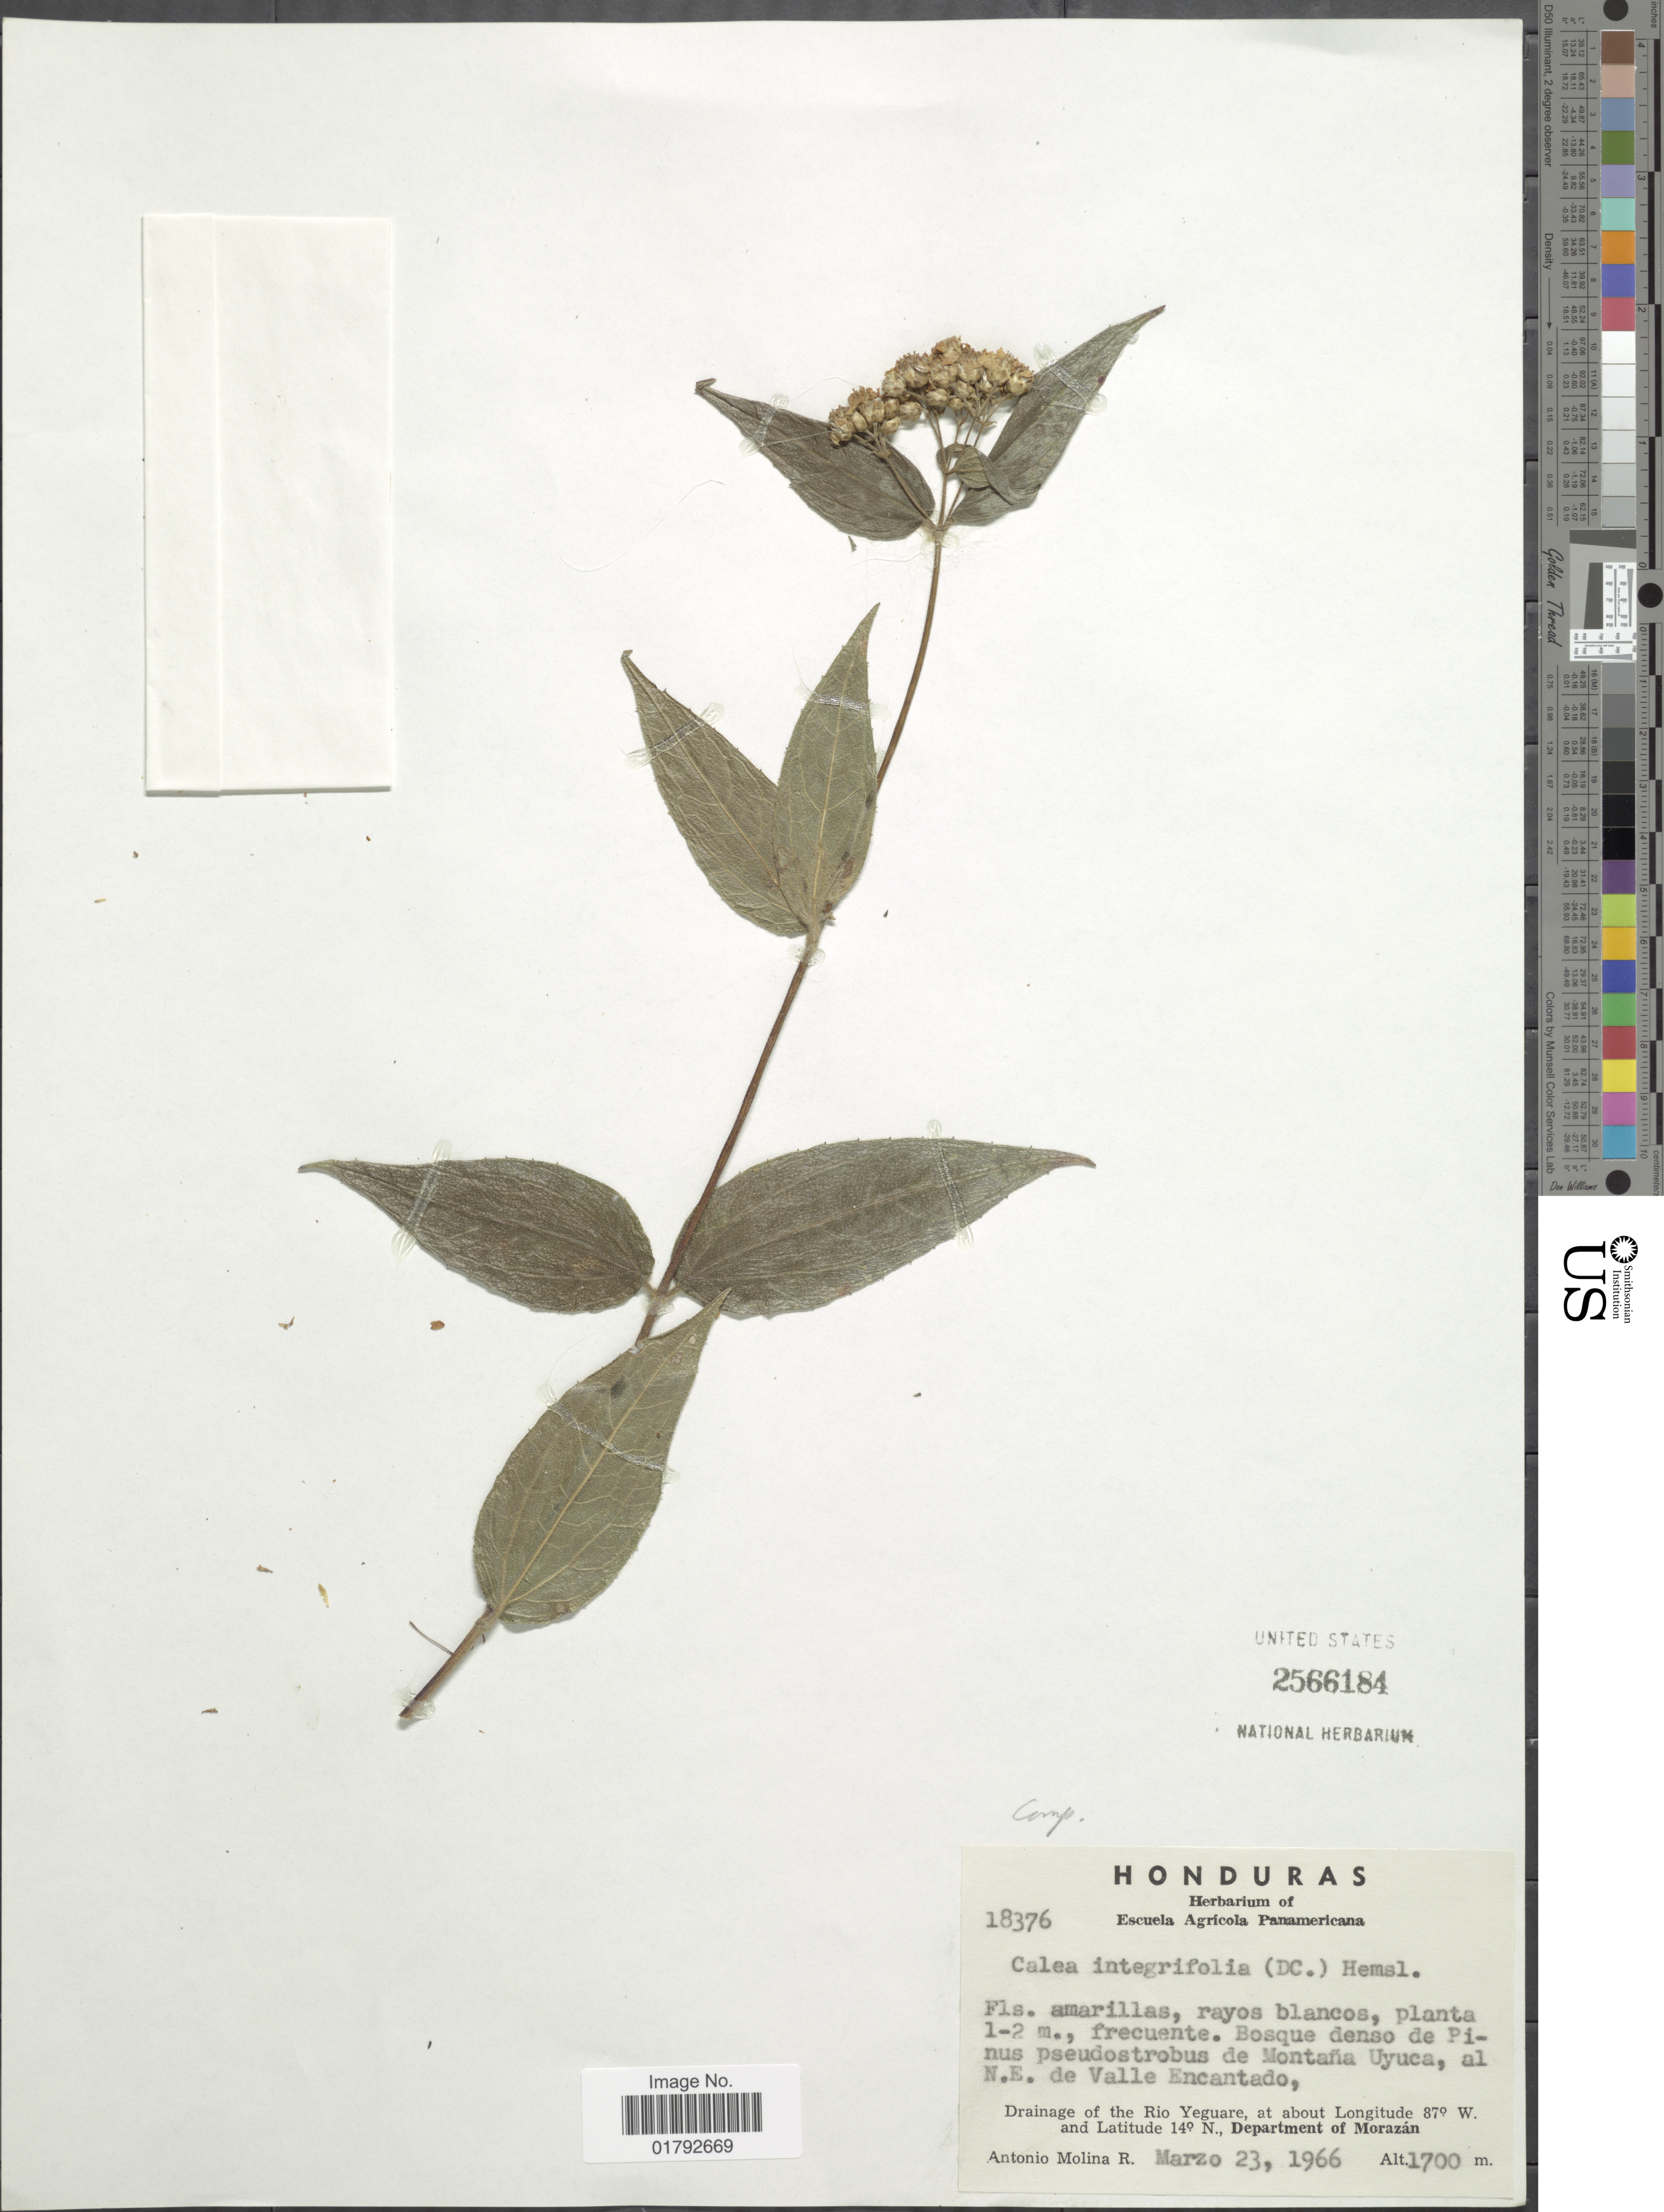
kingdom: Plantae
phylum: Tracheophyta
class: Magnoliopsida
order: Asterales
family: Asteraceae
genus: Alloispermum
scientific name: Alloispermum integrifolium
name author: (DC.) H. Rob.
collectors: A. Molina R.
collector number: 18376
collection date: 1966-03-23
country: Honduras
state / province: Fco. Morazán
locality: Bosque Denso de Pinus Pseudostrobus de Montana Uyuca, al N.E. de Valle Encantado, Drainage of the Rio Yegaure, Department of Morazan.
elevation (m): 1700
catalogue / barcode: US 2566184